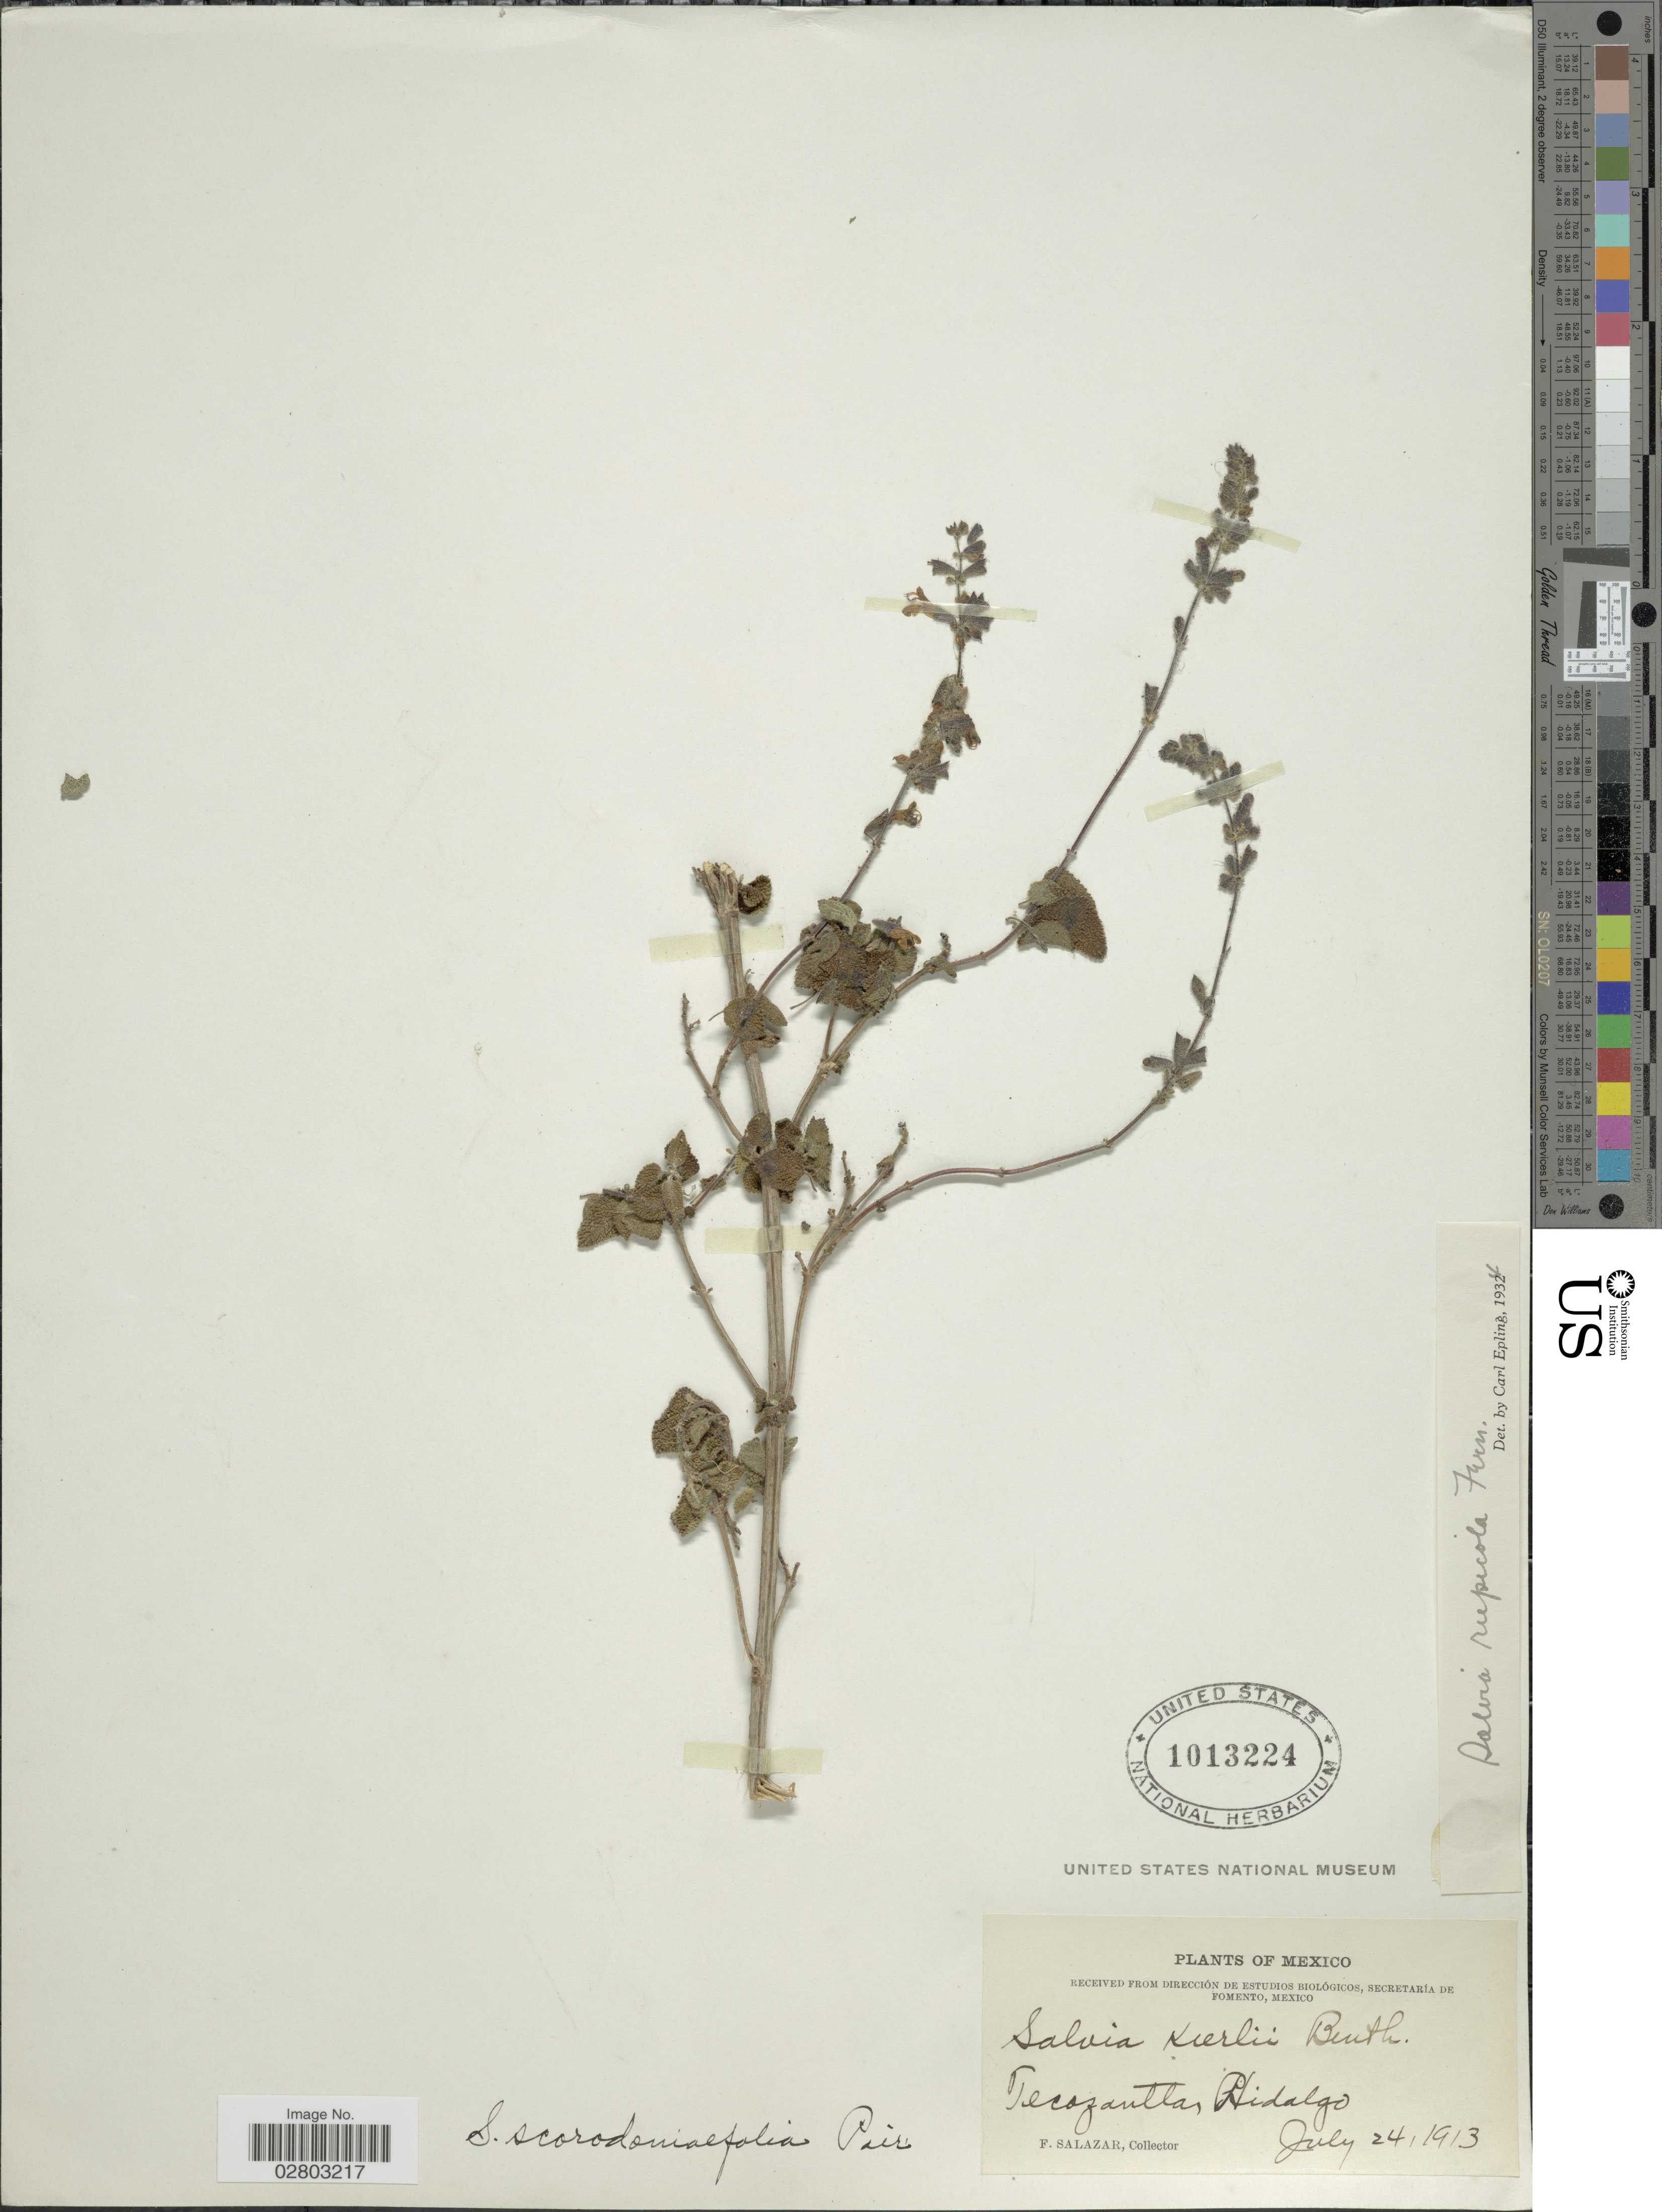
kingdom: Plantae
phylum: Tracheophyta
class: Magnoliopsida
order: Lamiales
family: Lamiaceae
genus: Salvia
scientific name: Salvia rupicola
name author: Fernald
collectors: F. Salazar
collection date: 1913-07-24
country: Mexico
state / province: Hidalgo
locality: Tecozautlas.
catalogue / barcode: US 1013224